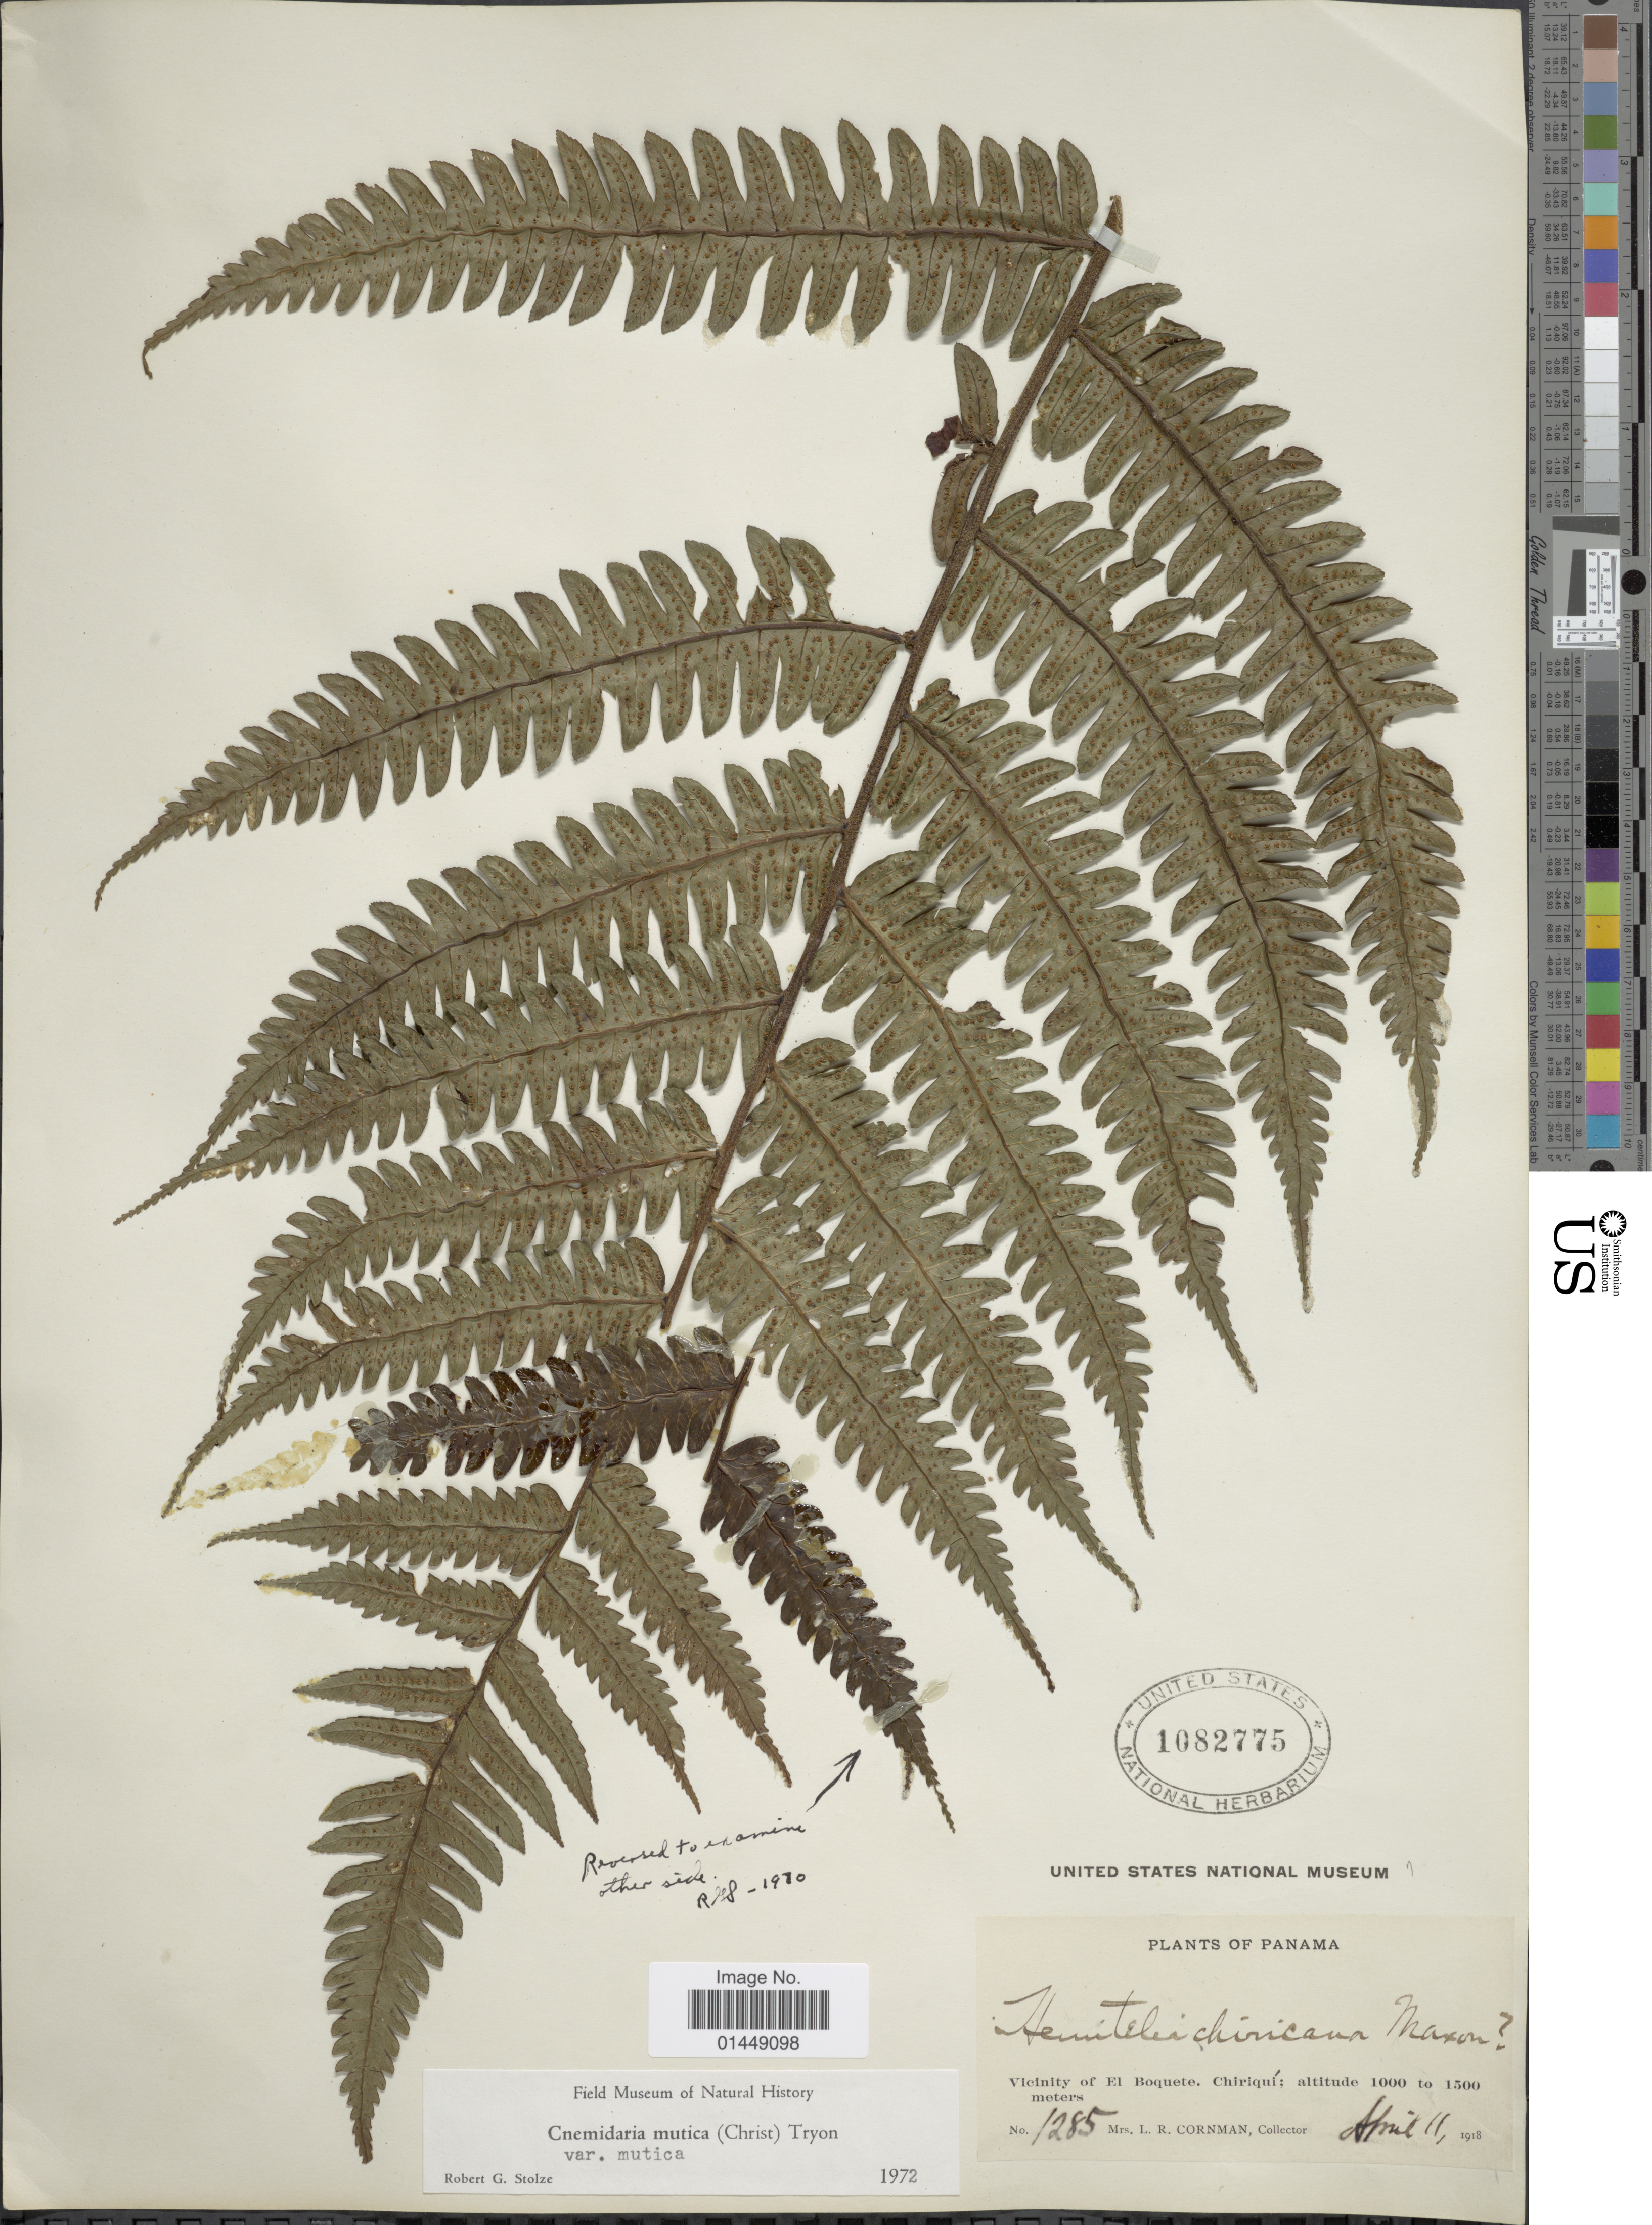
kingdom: Plantae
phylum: Tracheophyta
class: Polypodiopsida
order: Cyatheales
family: Cyatheaceae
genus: Cyathea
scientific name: Cyathea mutica var. mutica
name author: (Christ) Domin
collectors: L. Cornman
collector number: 1285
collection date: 1918-04-11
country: Panama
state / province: Chiriqui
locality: Vicinity of El Boquete. Chiriquí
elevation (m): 1000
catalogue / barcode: US 1082775